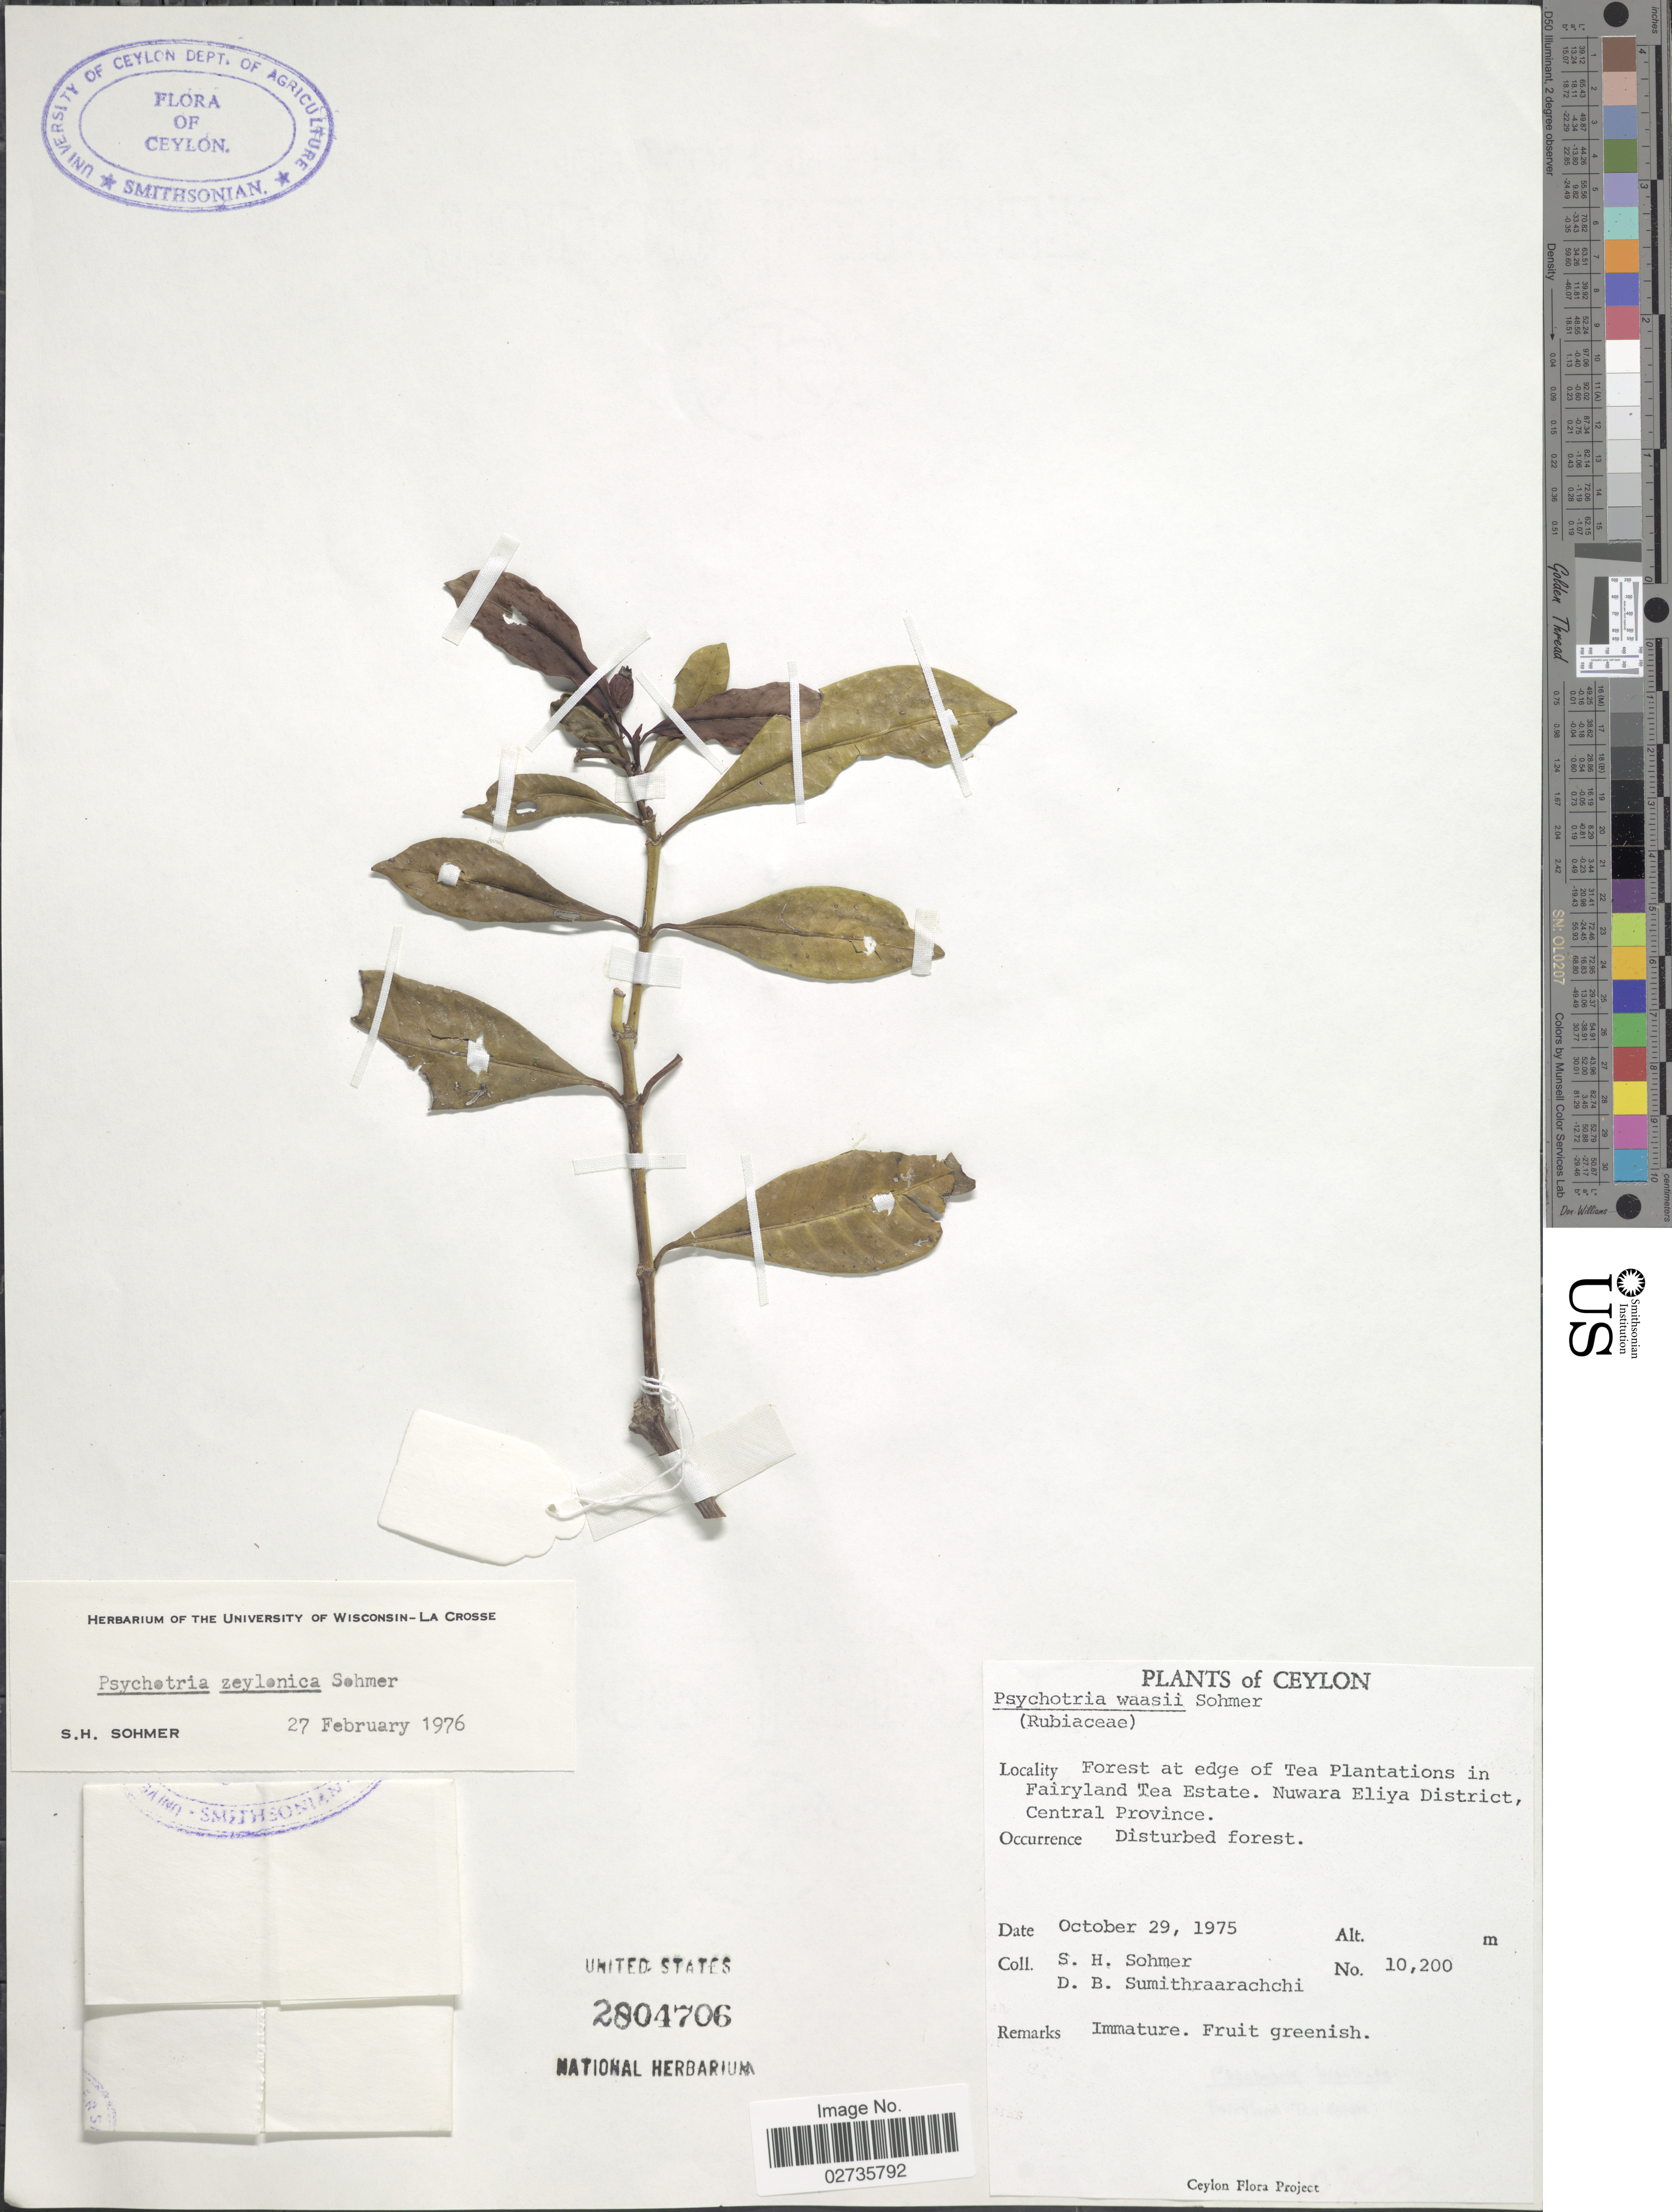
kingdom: Plantae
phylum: Tracheophyta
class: Magnoliopsida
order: Gentianales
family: Rubiaceae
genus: Psychotria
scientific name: Psychotria zeylanica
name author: Sohmer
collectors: S. H. Sohmer & D. B. Sumithraarachchi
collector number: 10200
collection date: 1975-10-29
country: Sri Lanka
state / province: Central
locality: Ceylon, Forest at edge of Tea Plantations in Fairlyland Tea Estate. Nuwara Eliya District, Disturbed forest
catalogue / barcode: US 2804706